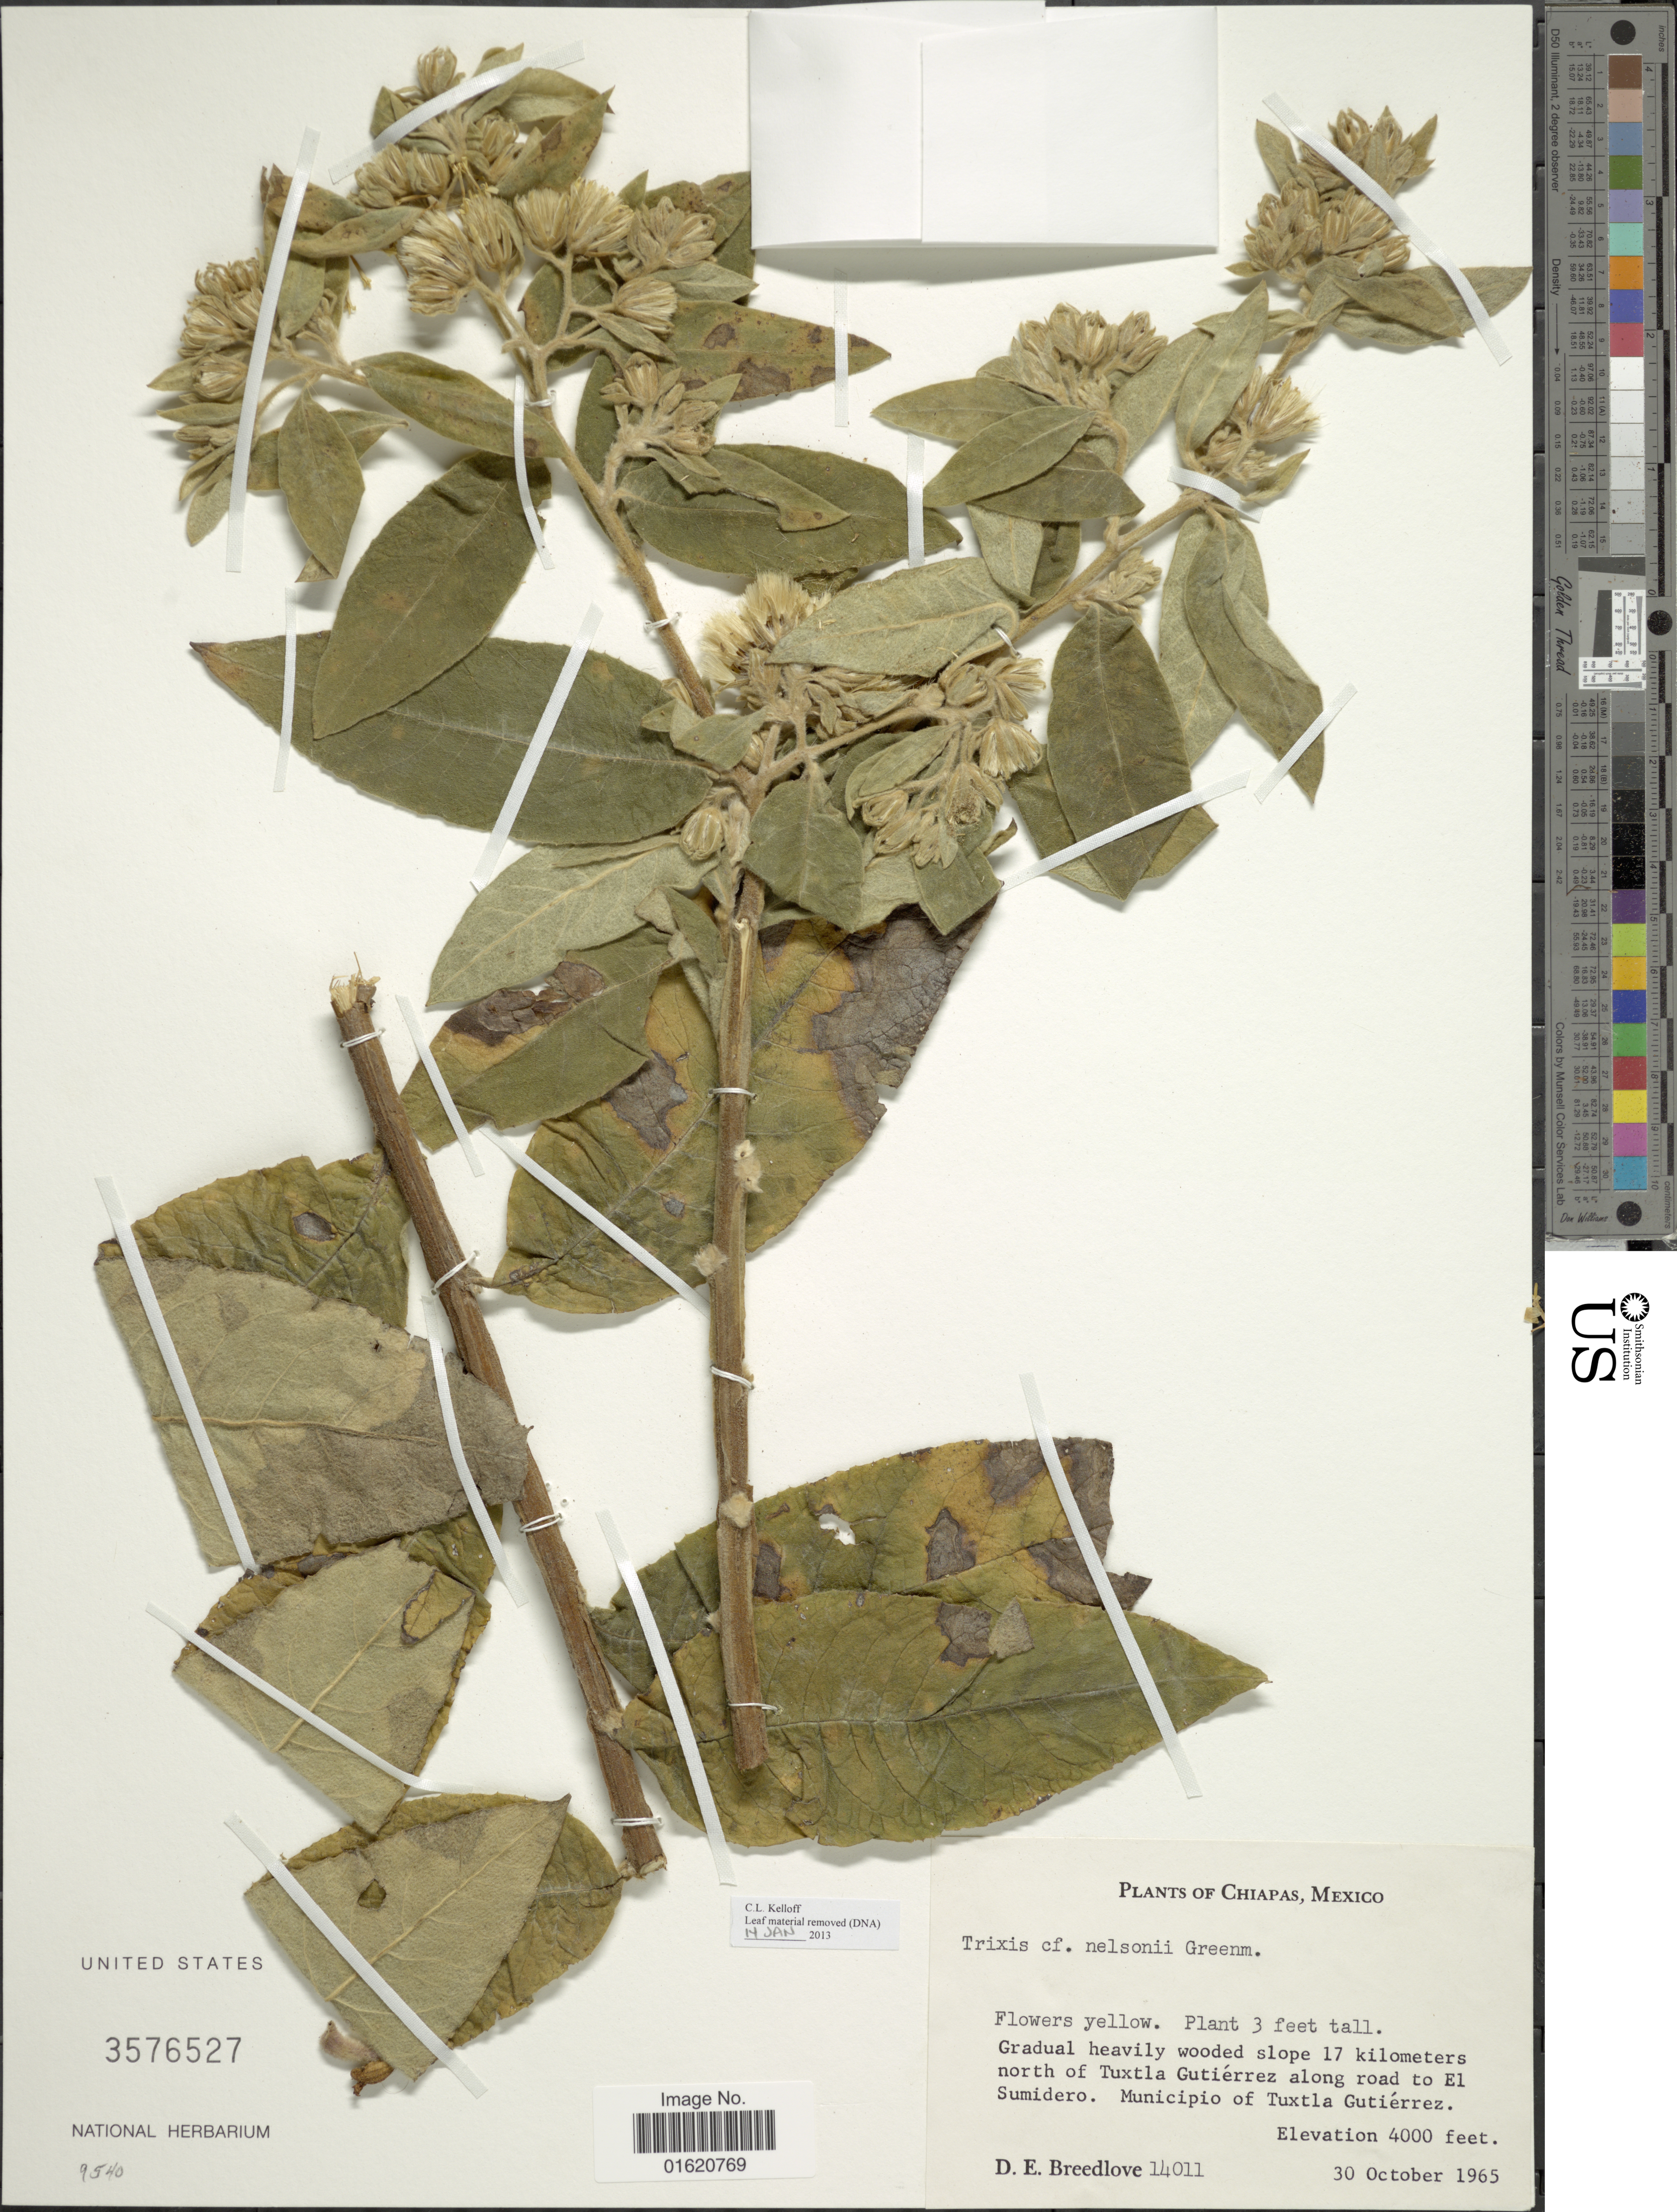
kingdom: Plantae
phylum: Tracheophyta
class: Magnoliopsida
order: Asterales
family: Asteraceae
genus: Trixis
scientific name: Trixis nelsonii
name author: Greenm.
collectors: D. E. Breedlove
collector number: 14011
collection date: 1965-10-30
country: Mexico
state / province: Chiapas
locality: Gradual heavily wooded slope 17 kilometers north of Tuxtla Gutiérrez along road to El Sumidero, Municipio of Tuxtla Gutiérrez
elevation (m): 1219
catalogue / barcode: US 3576527